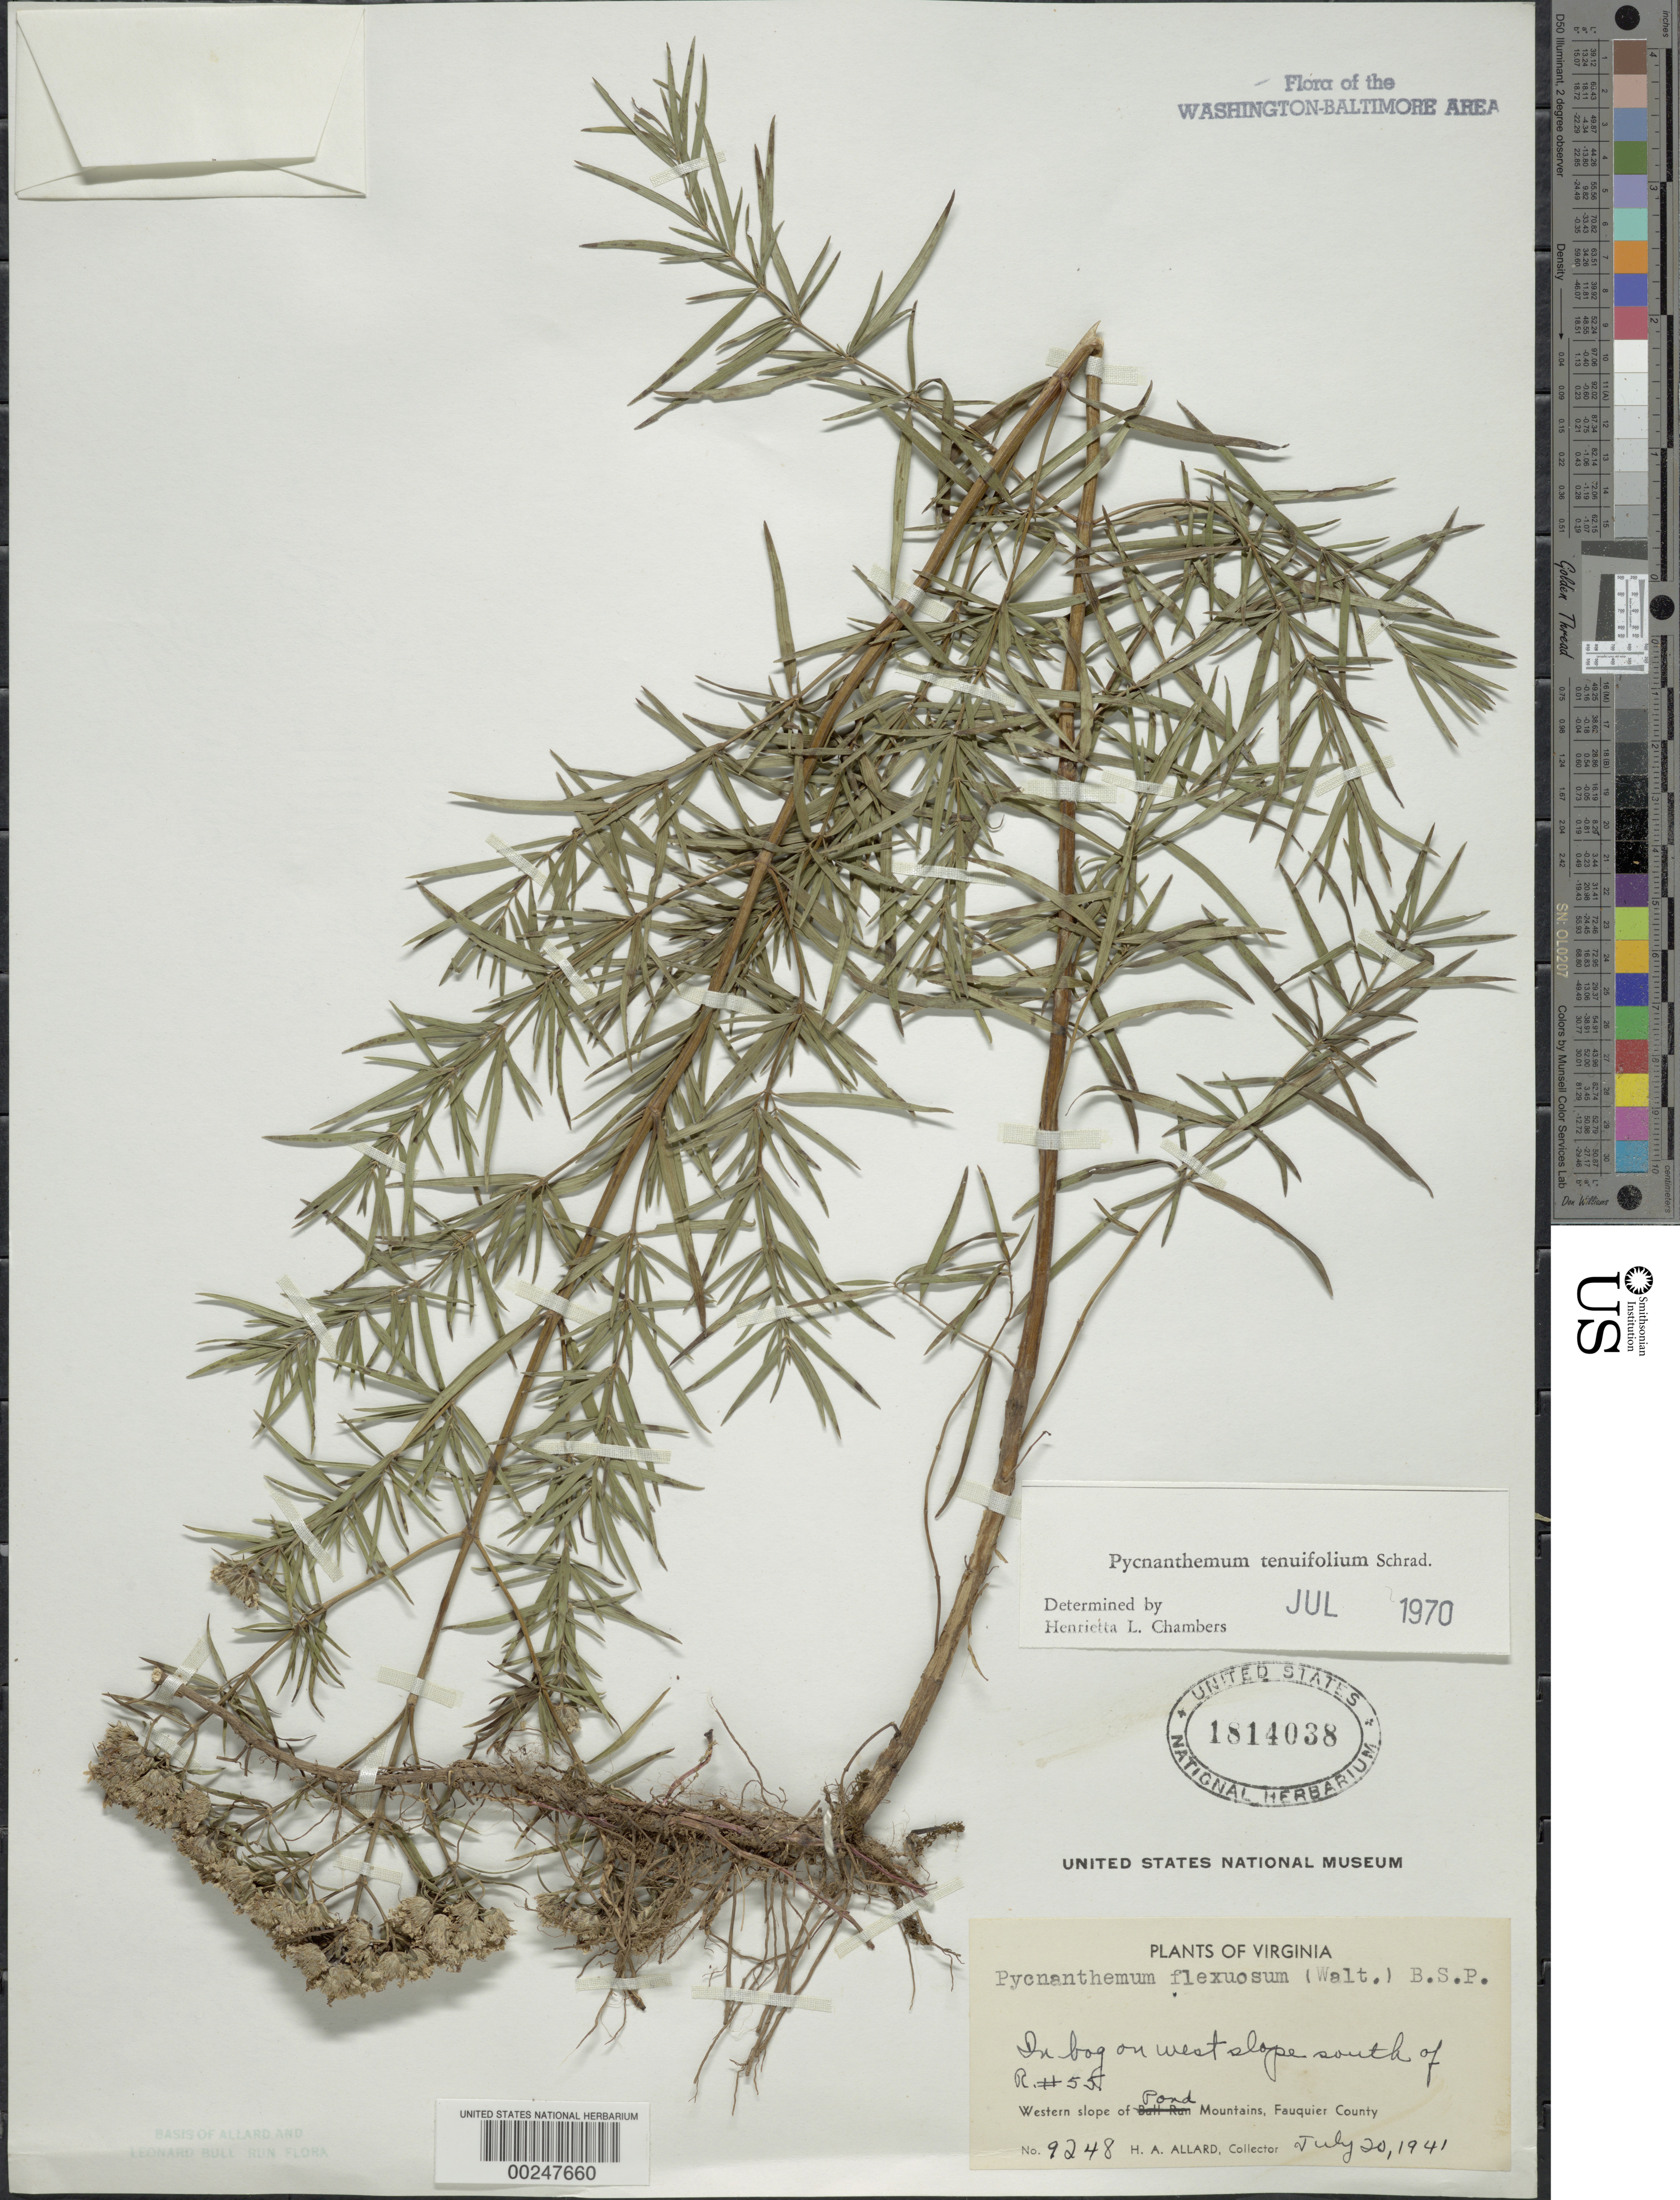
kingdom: Plantae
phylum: Tracheophyta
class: Magnoliopsida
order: Lamiales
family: Lamiaceae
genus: Pycnanthemum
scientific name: Pycnanthemum tenuifolium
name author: Schrad.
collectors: H. A. Allard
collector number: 9248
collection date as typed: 20 Jul 1941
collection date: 1941-07-20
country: United States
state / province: Virginia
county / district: Fauquier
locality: Western slope of Pond Mountains, S of Rt 55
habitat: In old field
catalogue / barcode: US 1814038